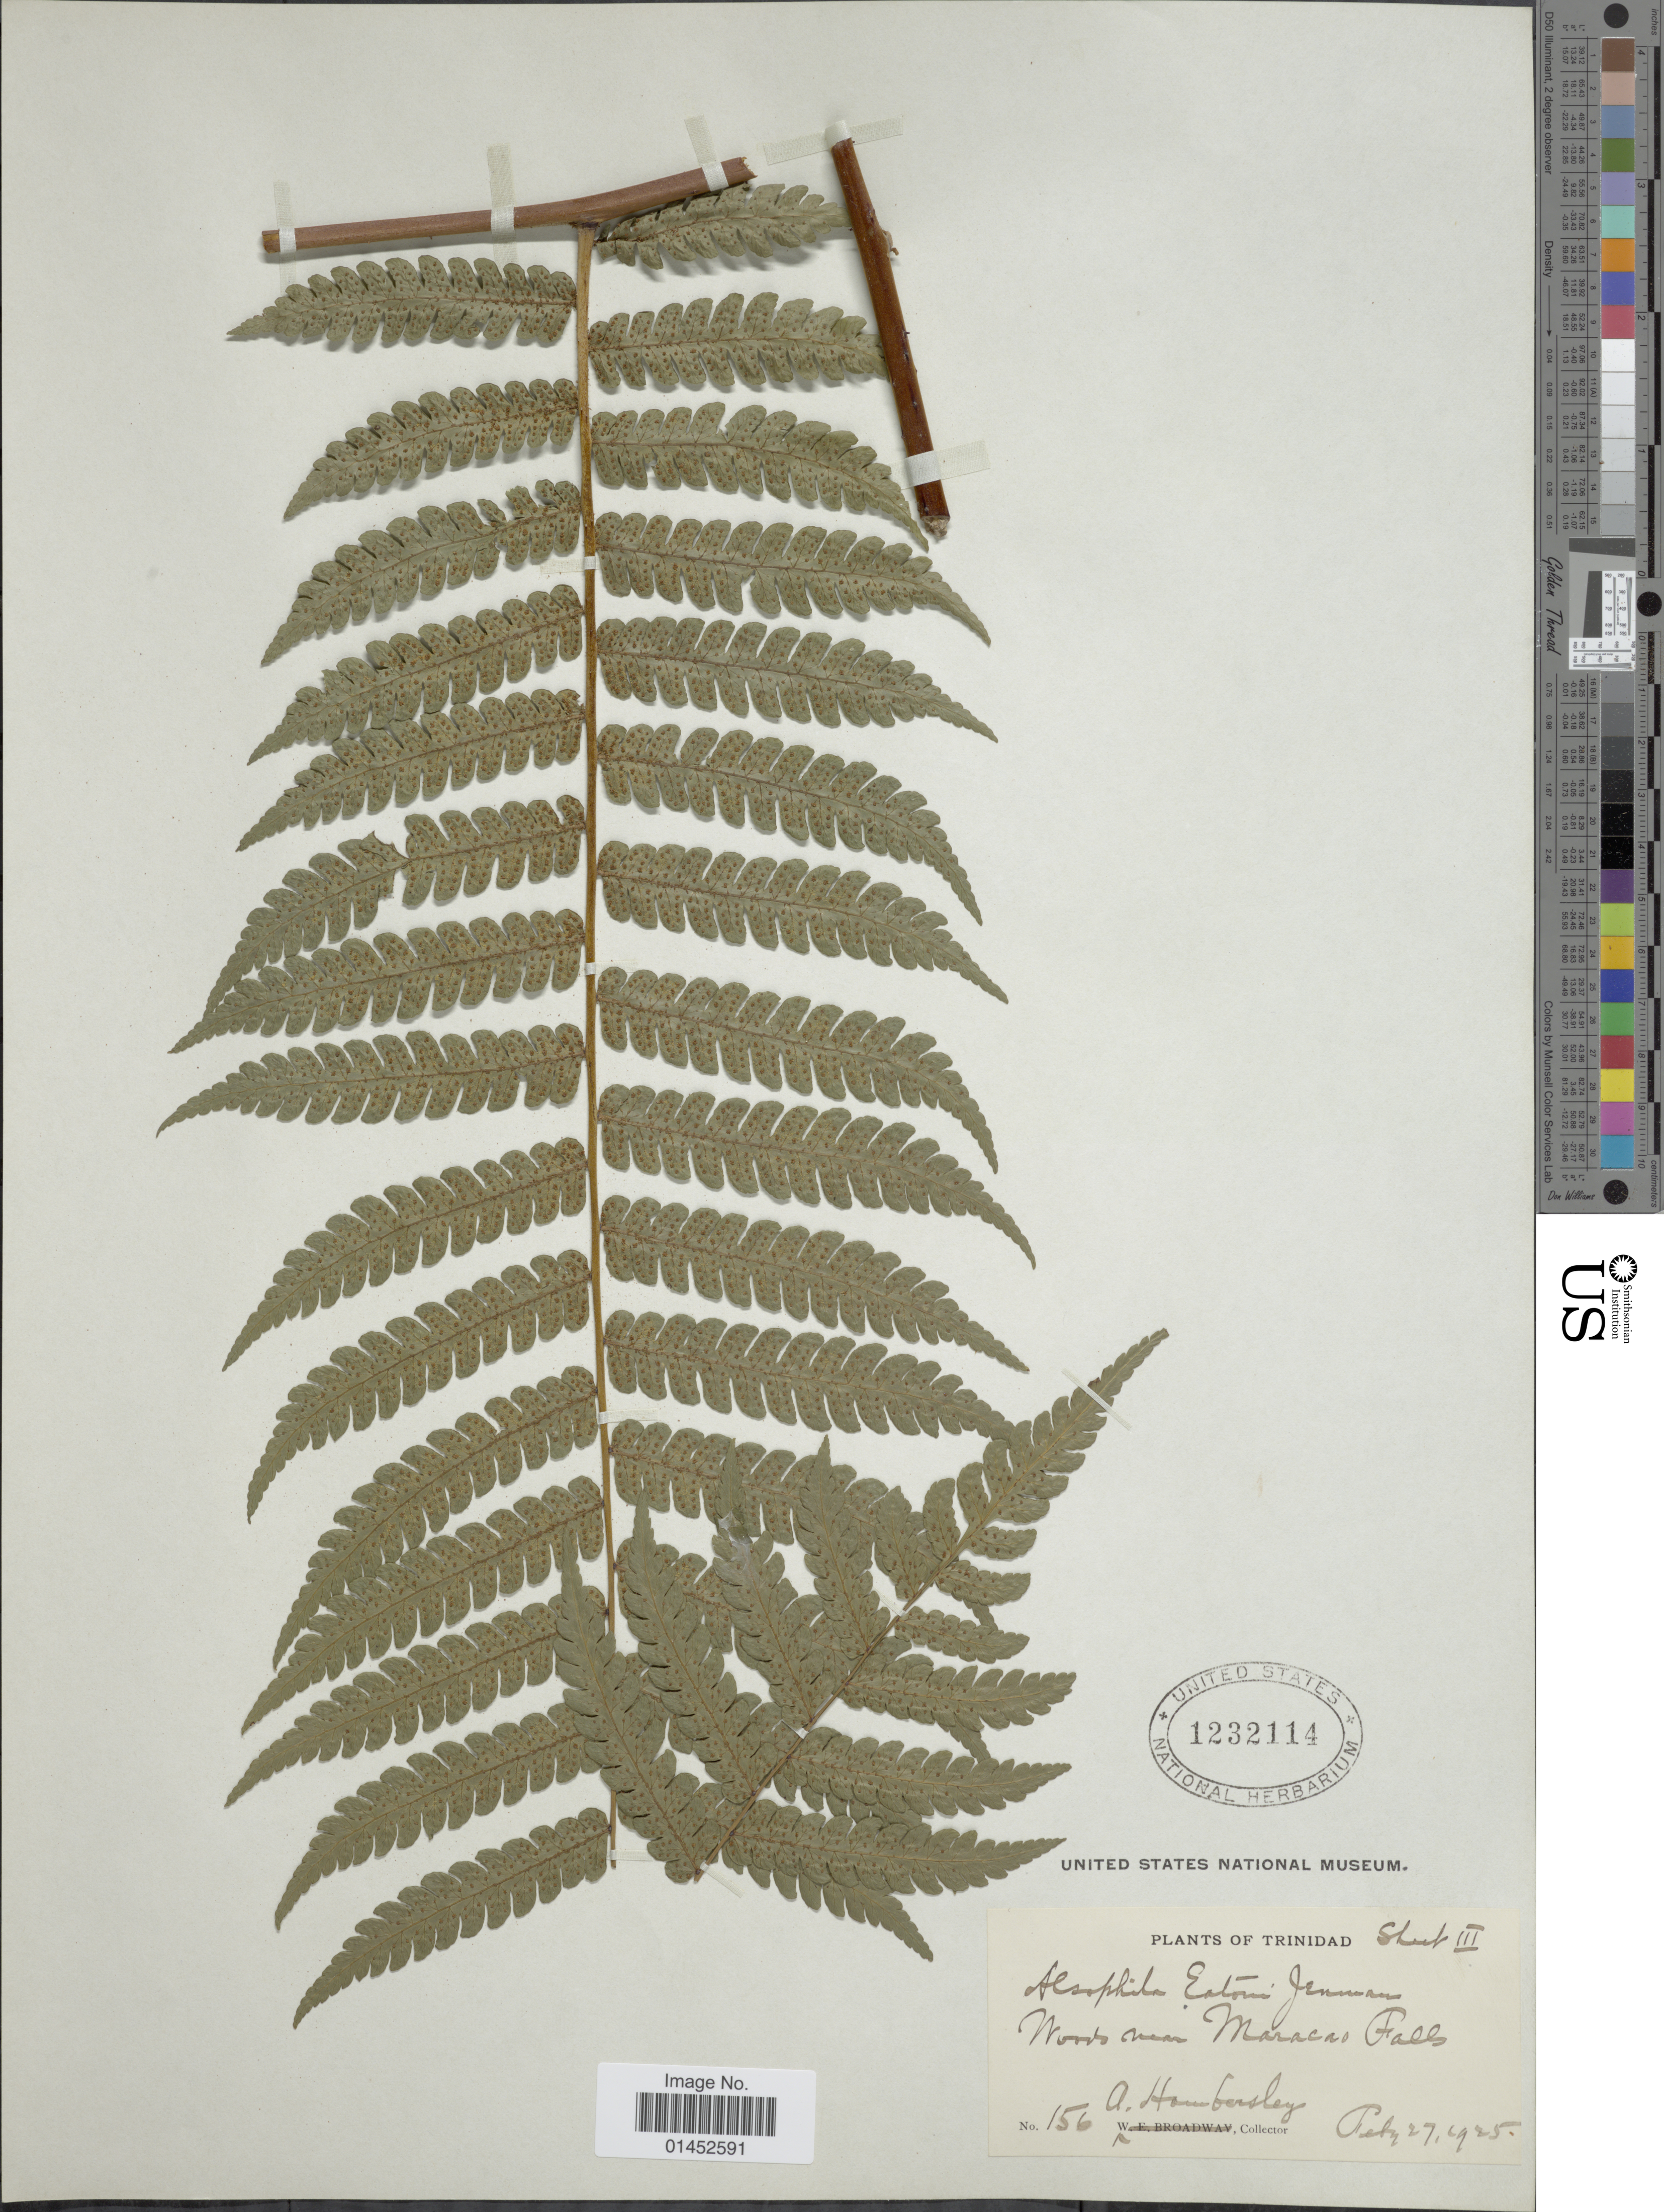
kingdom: Plantae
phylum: Tracheophyta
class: Polypodiopsida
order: Cyatheales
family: Cyatheaceae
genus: Cyathea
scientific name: Cyathea pungens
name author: (Willd.) Domin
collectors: A. Hombersley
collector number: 156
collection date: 1925-02-27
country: Trinidad and Tobago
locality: Trinidad, Woods near Maracas Falls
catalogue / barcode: US 1232114